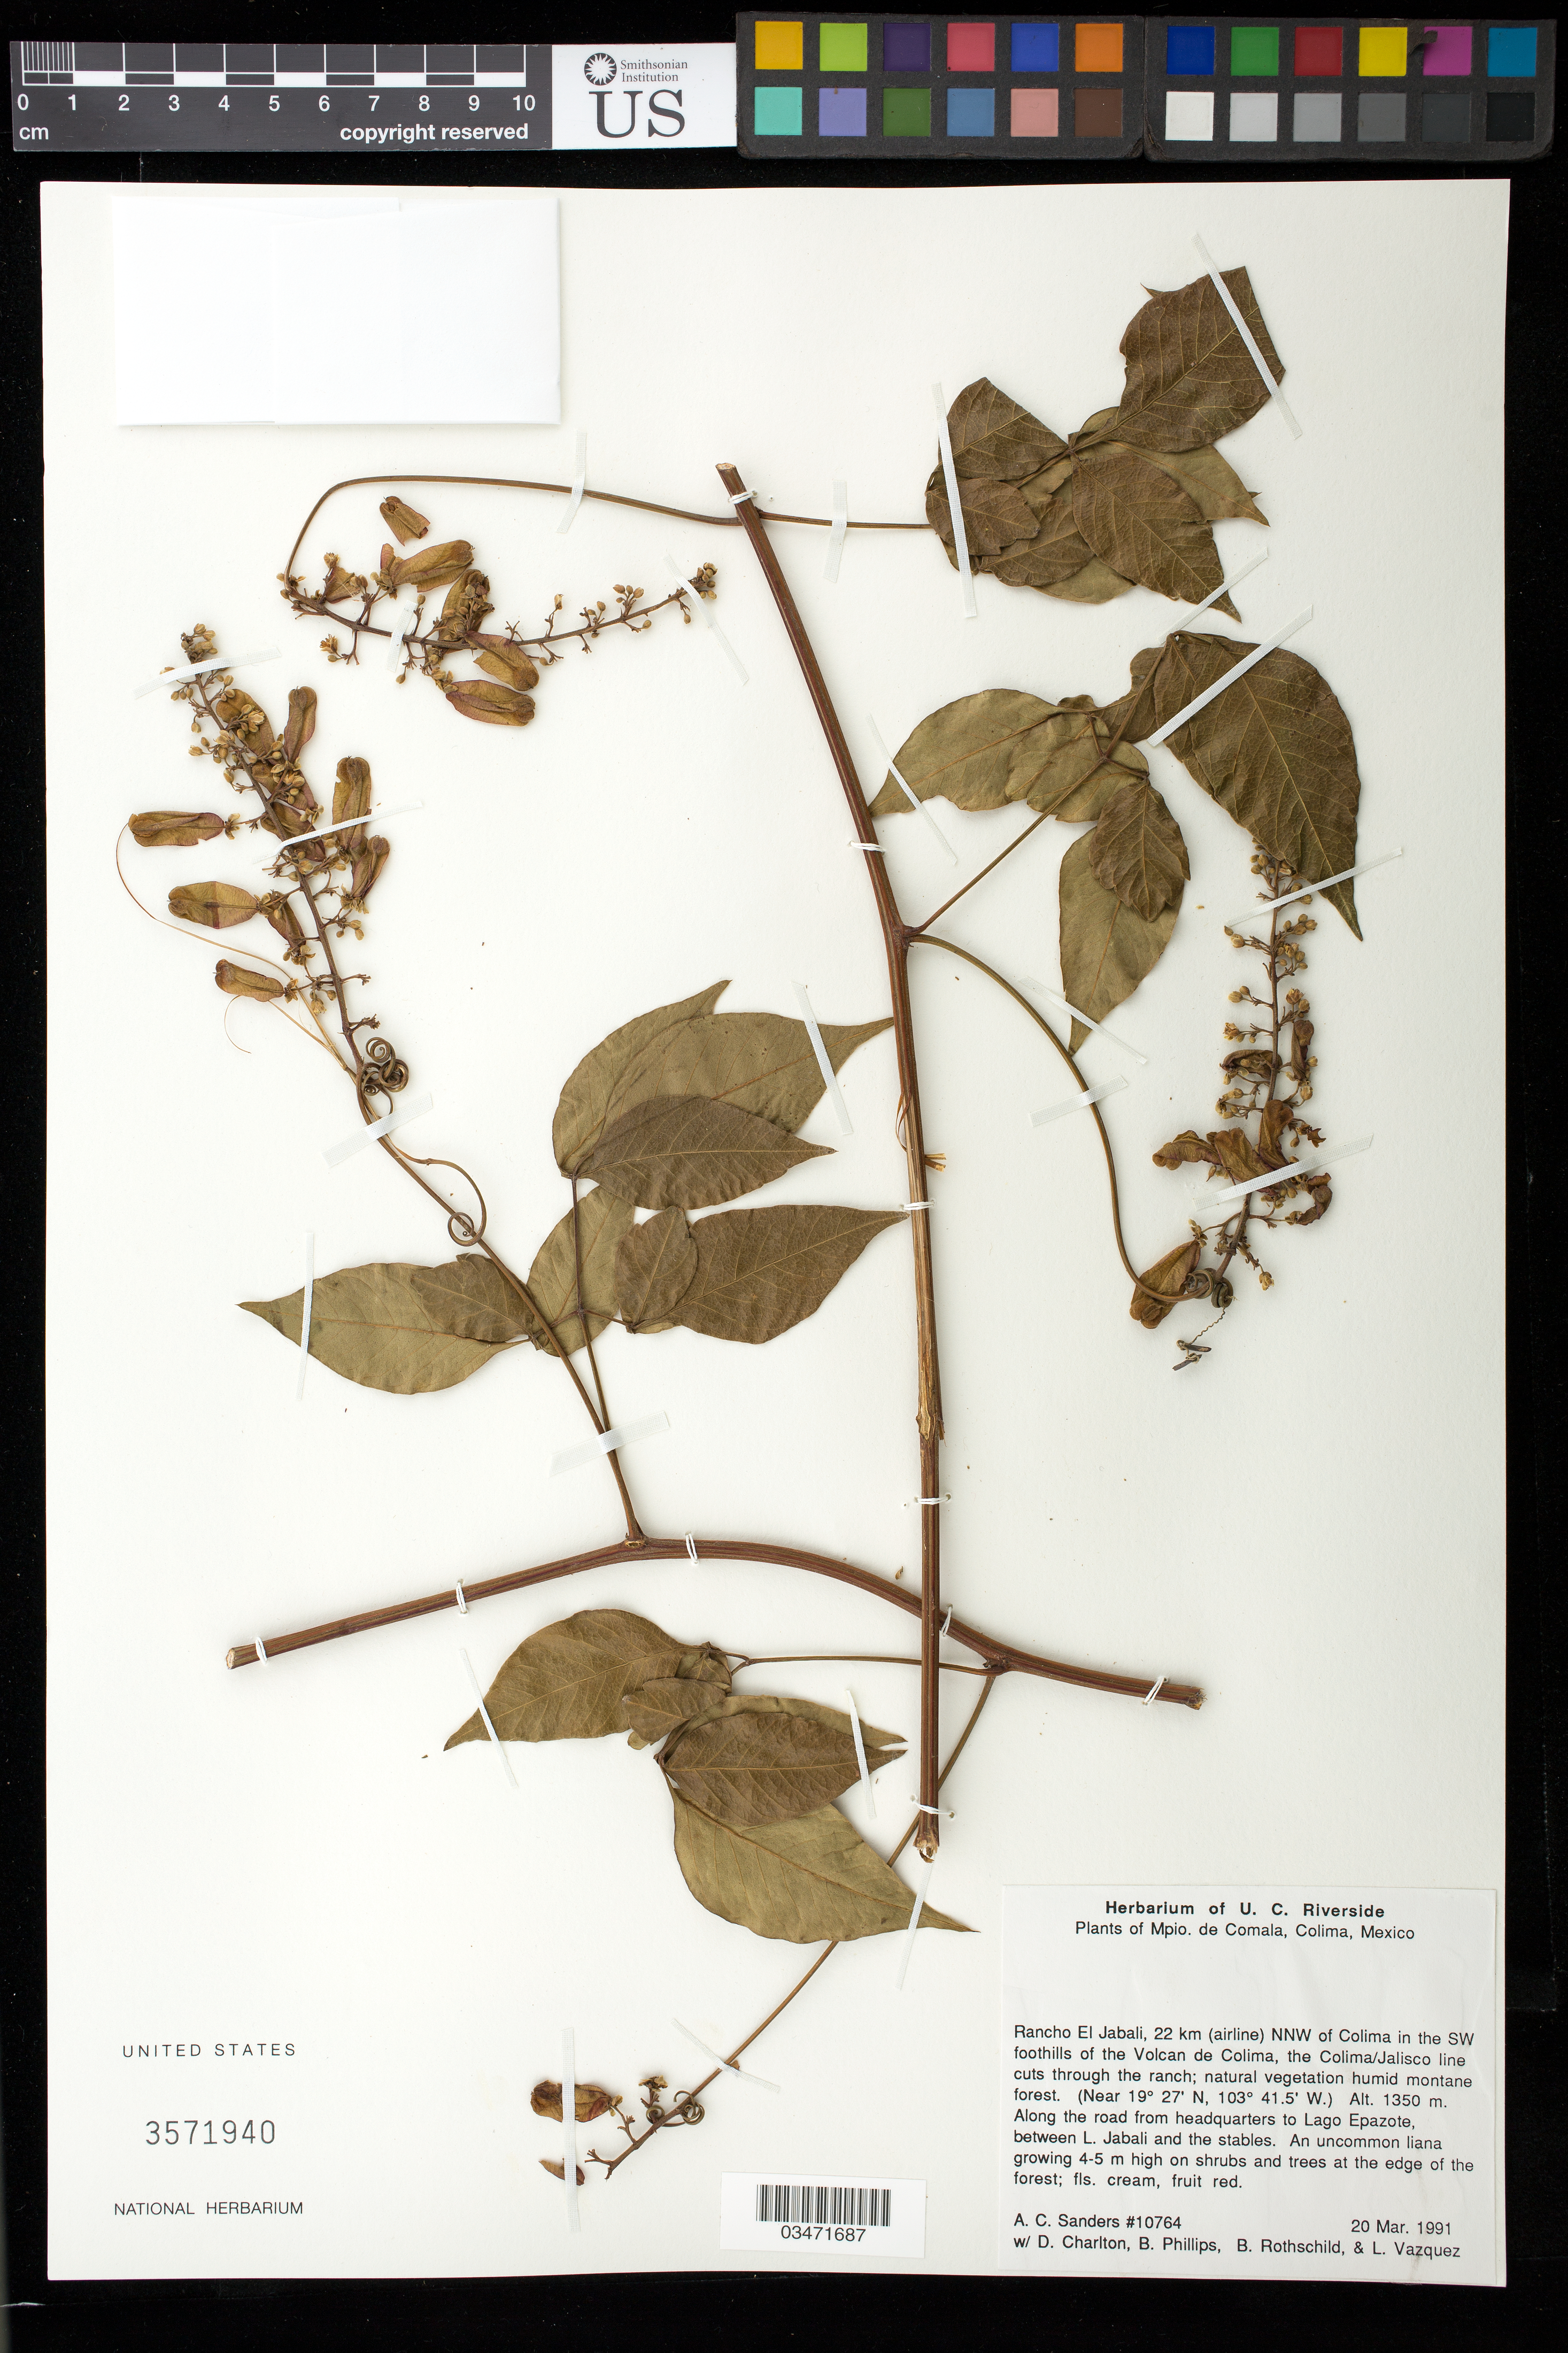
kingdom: Plantae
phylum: Tracheophyta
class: Magnoliopsida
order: Sapindales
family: Sapindaceae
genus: Serjania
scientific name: Serjania rufisepala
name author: Radlk.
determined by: Acevedo-Rodriguez, P., (US), Smithsonian Institution - National Museum of Natural History (UNITED STATES)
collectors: A. Sanders, D. Charlton, Phillips, B., B. Rothschild & L. Vazquez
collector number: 10764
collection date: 1991-03-20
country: Mexico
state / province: Colima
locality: Mpio. Comala. Rancho El Jabali, 22 km (airline) NNW of Colima in the SW foothills of the Volcan de Colima, the Colima/Jalisco line cuts through the ranch. Along road from headquarters to Lago Epazote, between L. Jabali and the stables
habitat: Natural vegetation humid montane forest; growing on trees and shrubs at edge of the forest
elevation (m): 1350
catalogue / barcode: US 3571940